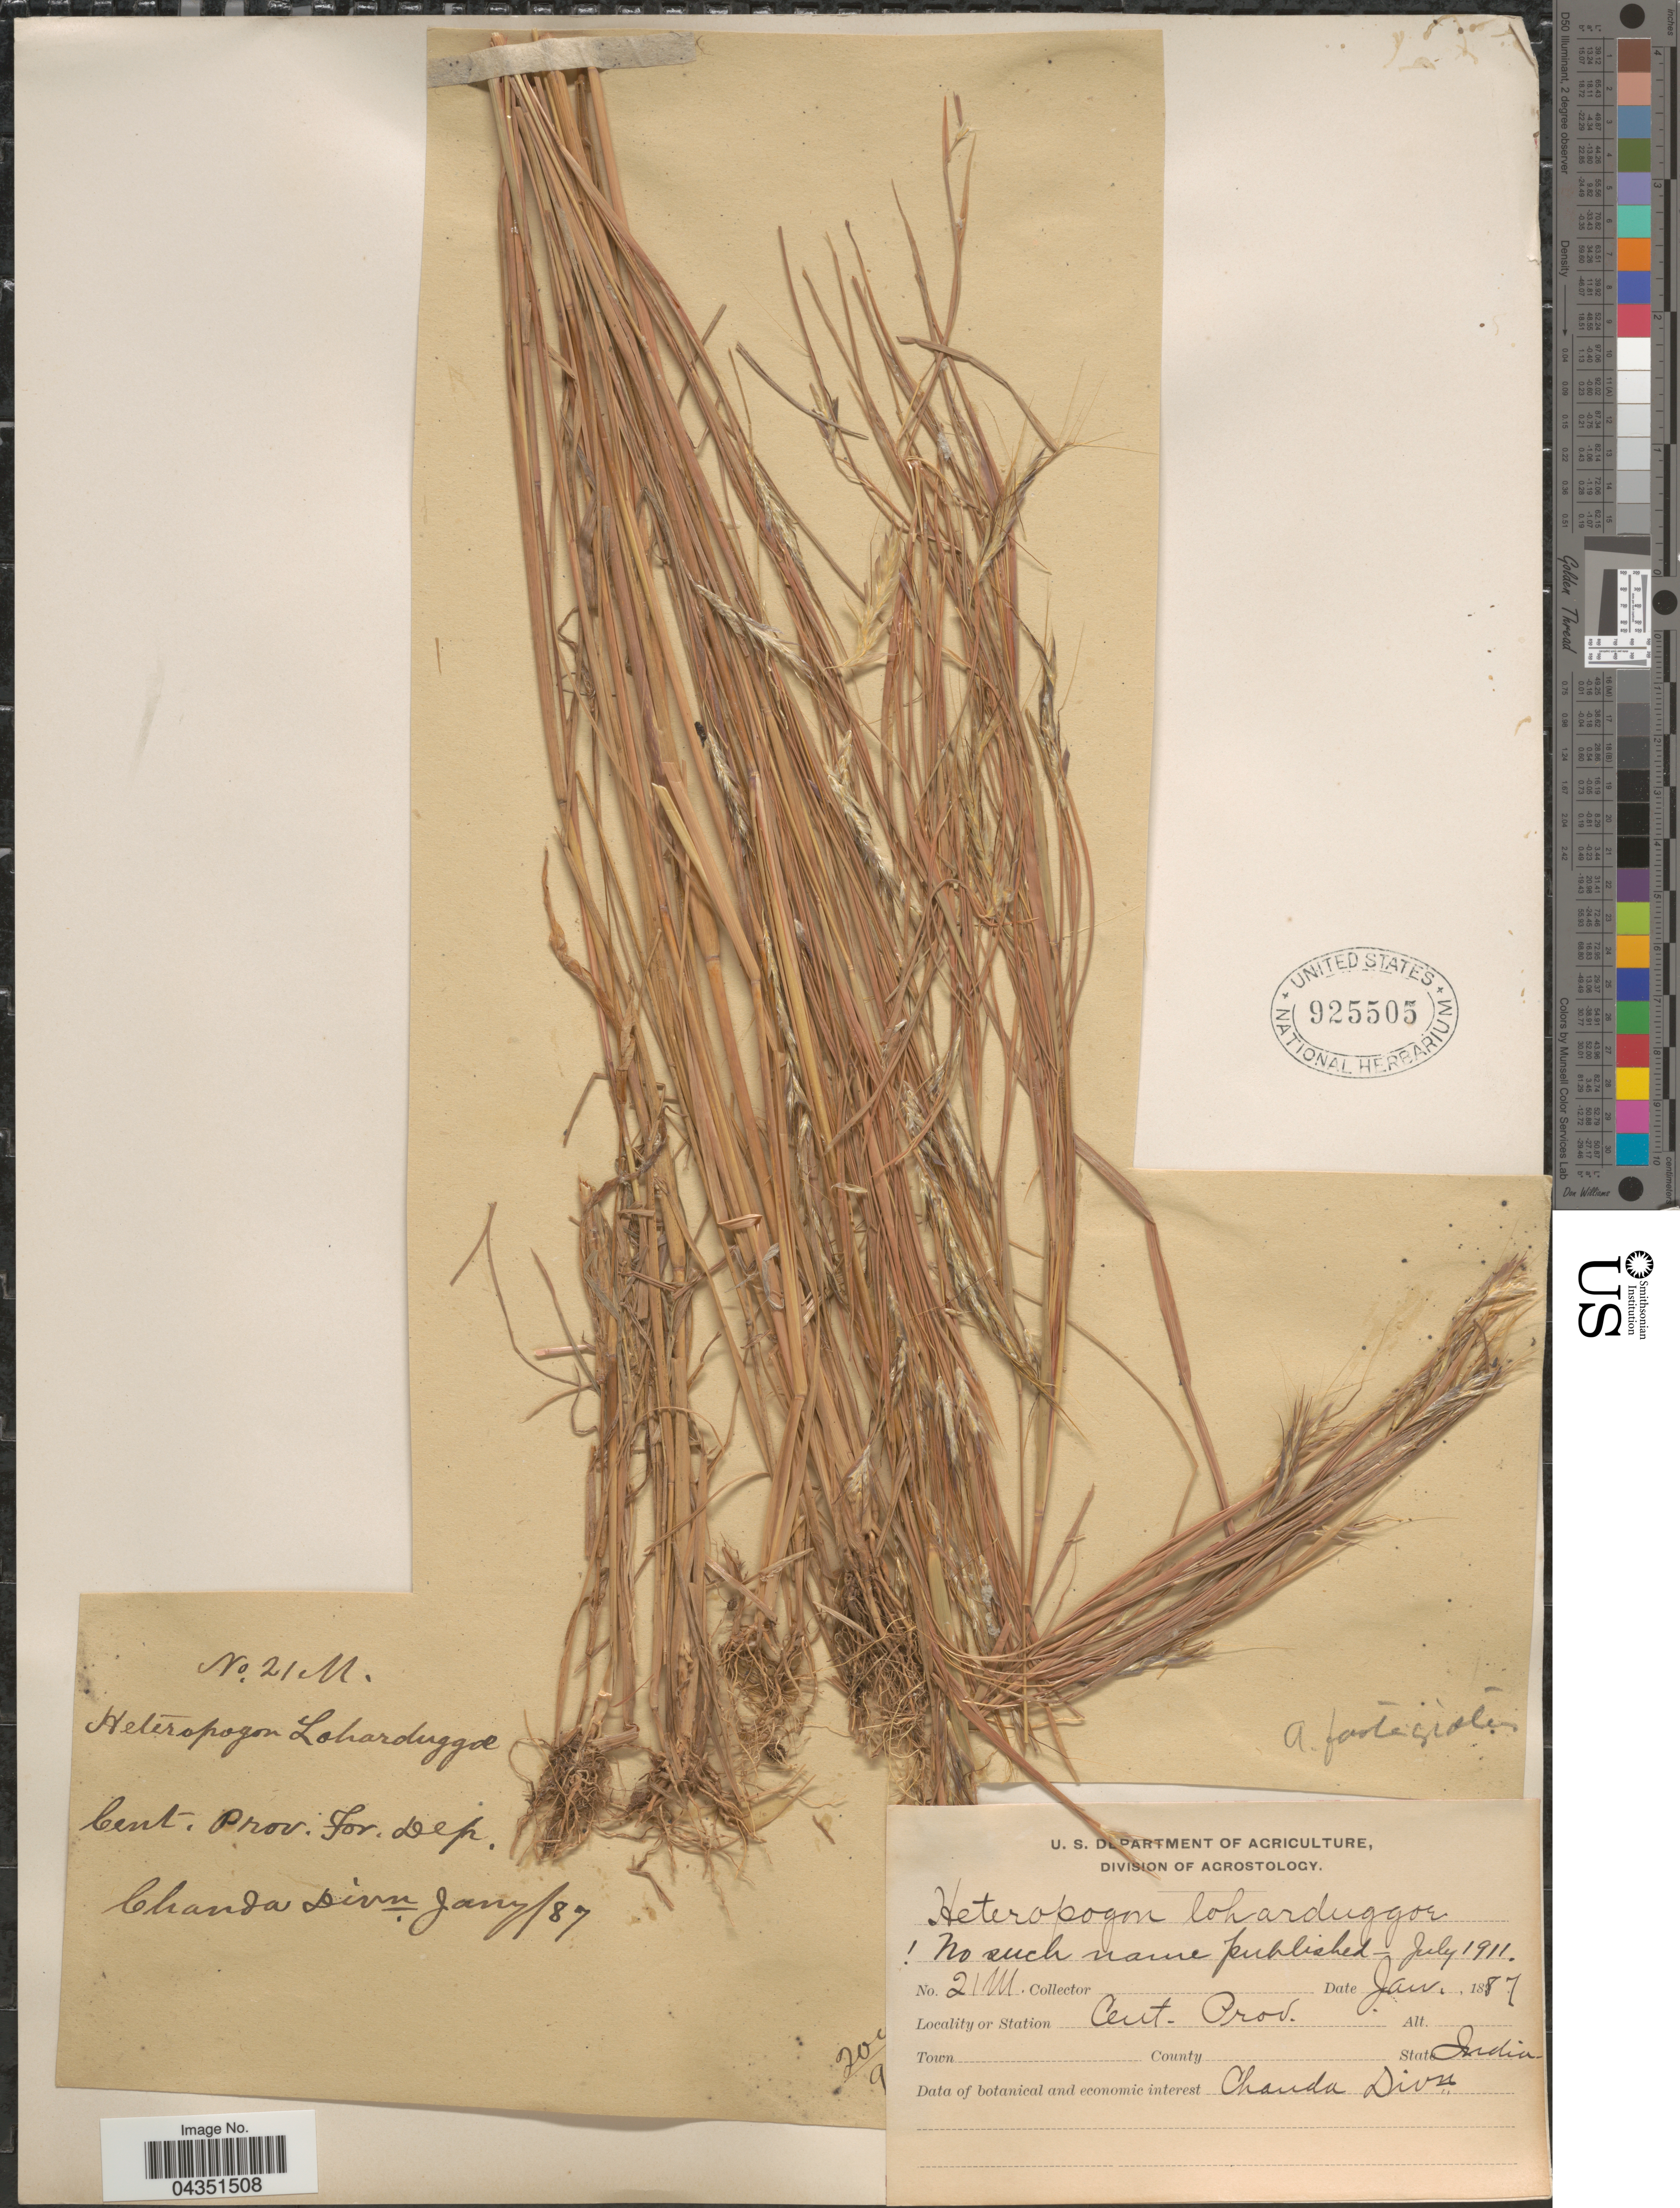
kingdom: Plantae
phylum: Tracheophyta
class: Liliopsida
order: Poales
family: Poaceae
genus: Diectomis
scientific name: Diectomis fastigiata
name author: (Sw.) P. Beauv.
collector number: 21M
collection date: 1887-01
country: India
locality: Station Cent. Prov. For. Dep. Chanda Divn.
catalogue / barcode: US 925505